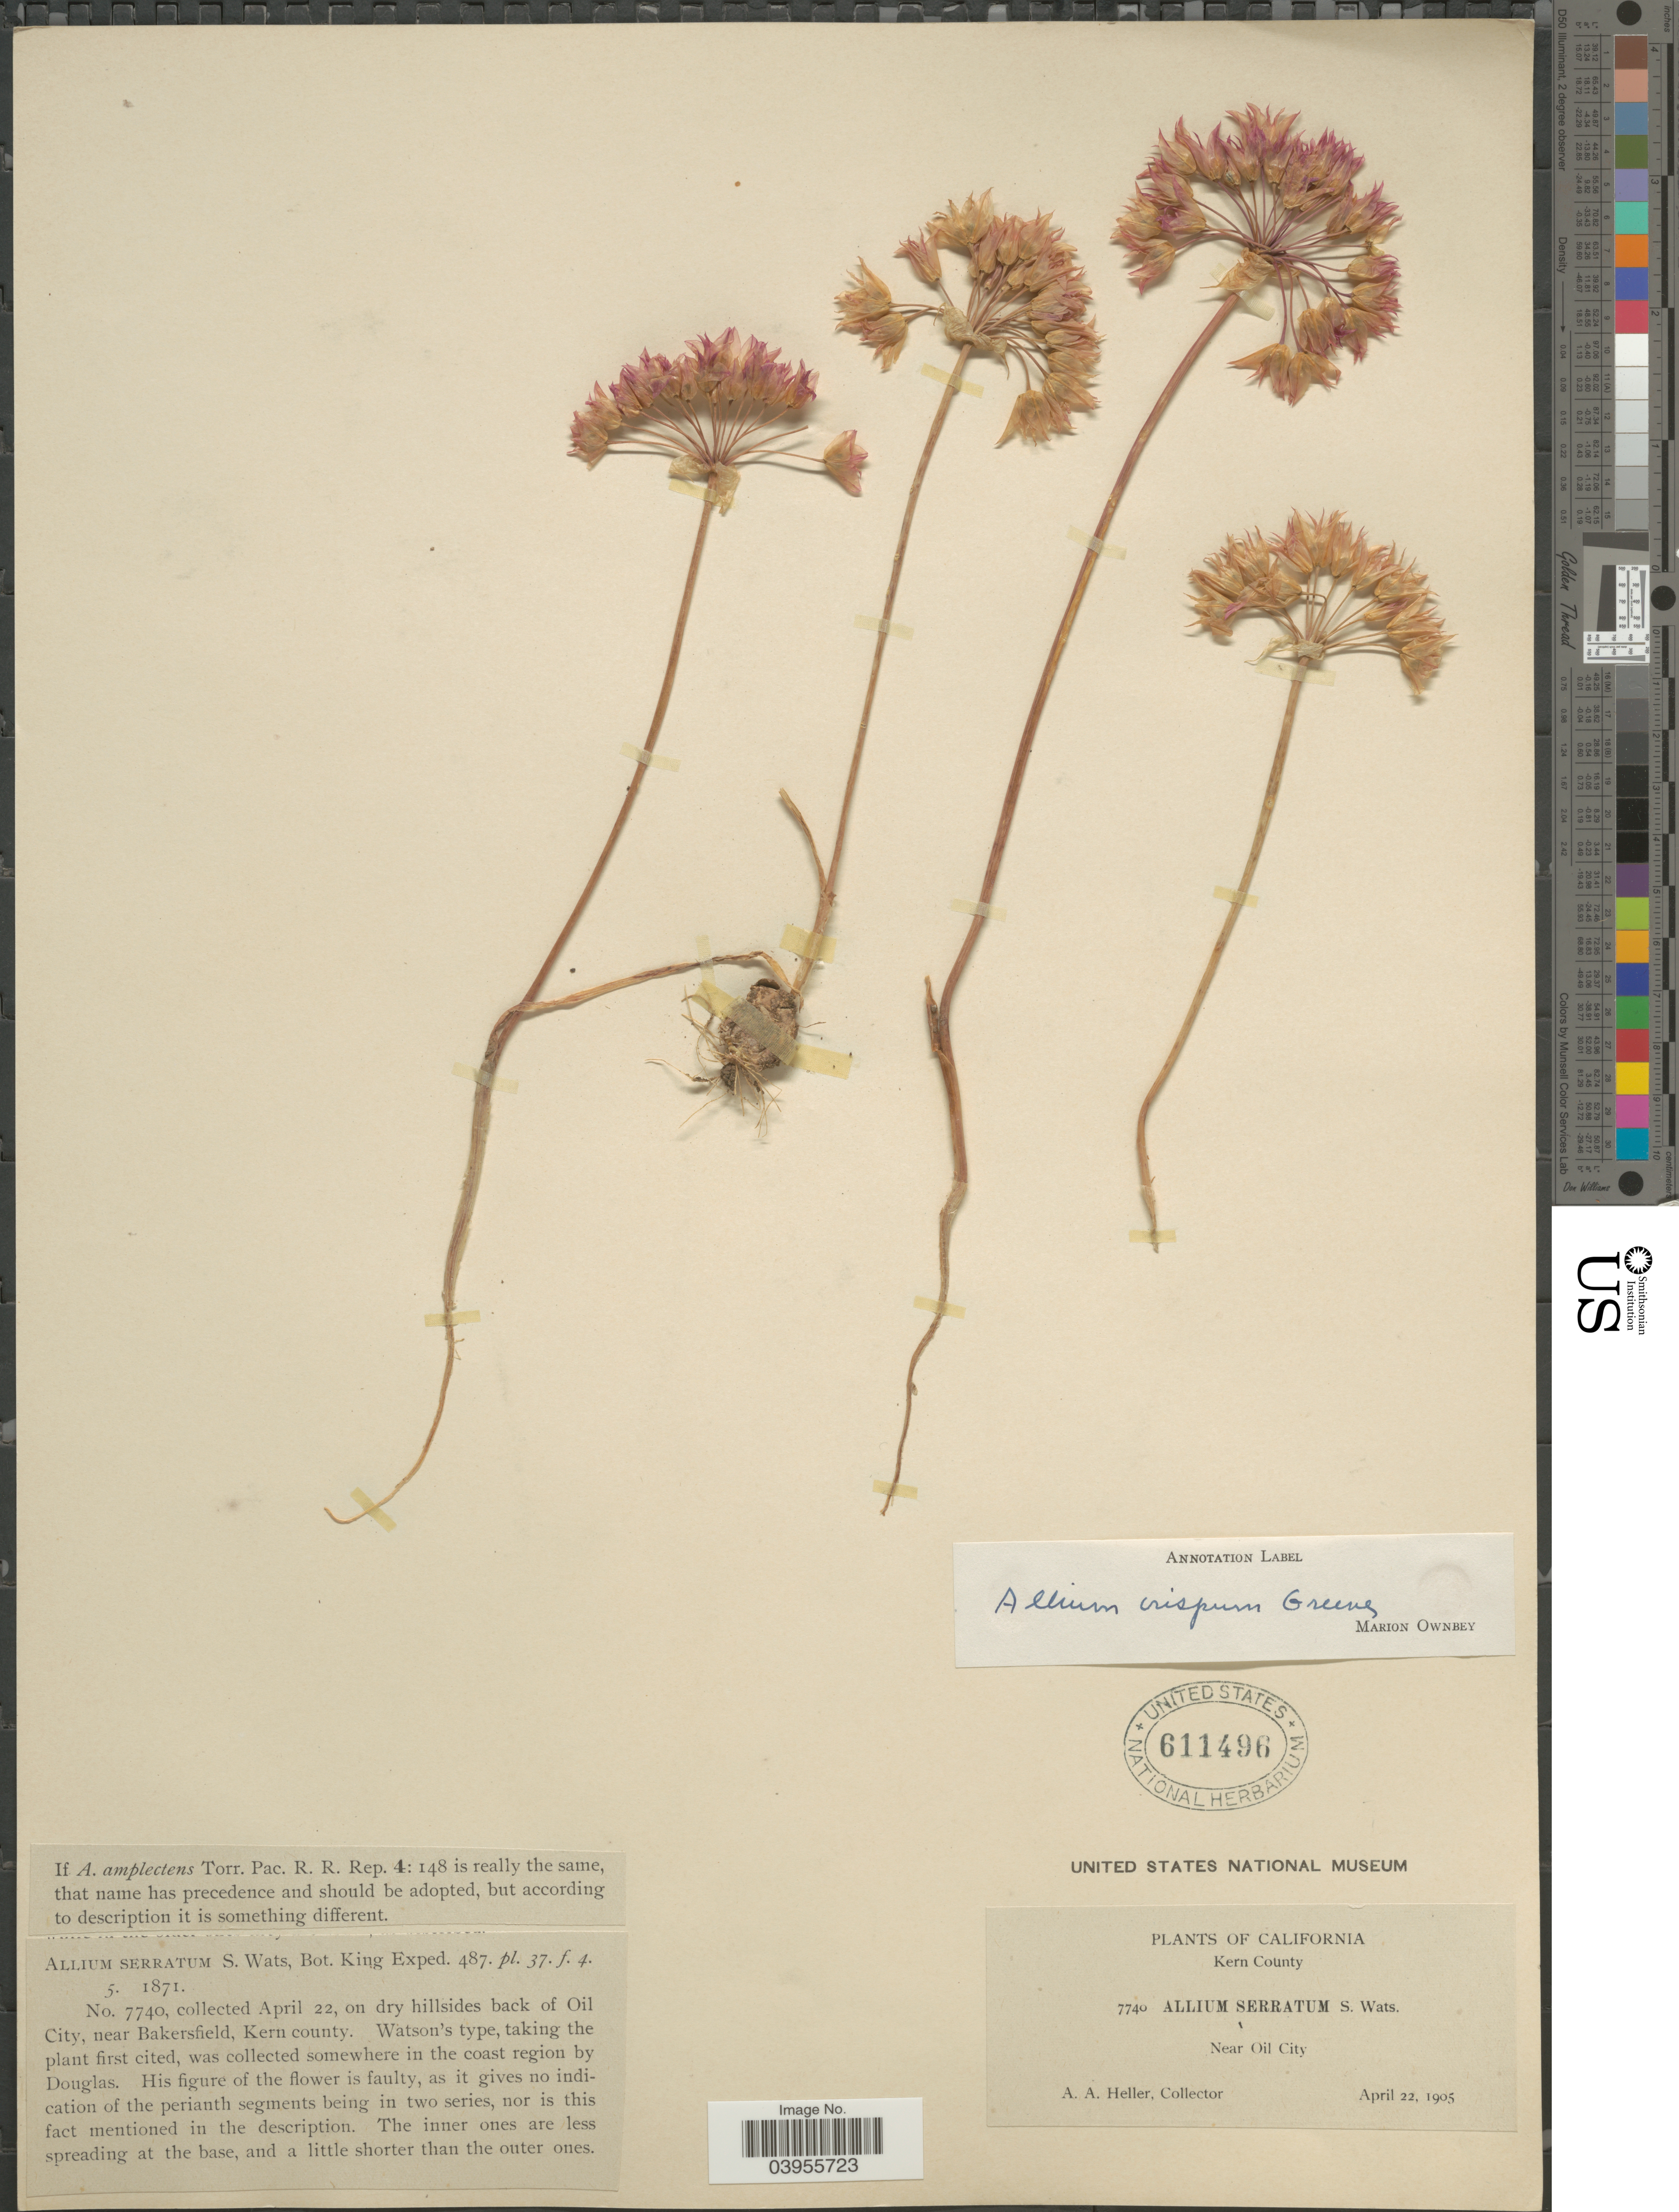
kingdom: Plantae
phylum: Tracheophyta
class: Liliopsida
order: Asparagales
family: Amaryllidaceae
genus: Allium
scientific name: Allium crispum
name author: Greene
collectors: A. A. Heller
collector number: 7740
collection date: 1905-04-22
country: United States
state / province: California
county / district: Kern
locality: On dry hillsides back of Oil City, near Bakersfield, Kern County.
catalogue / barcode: US 611496